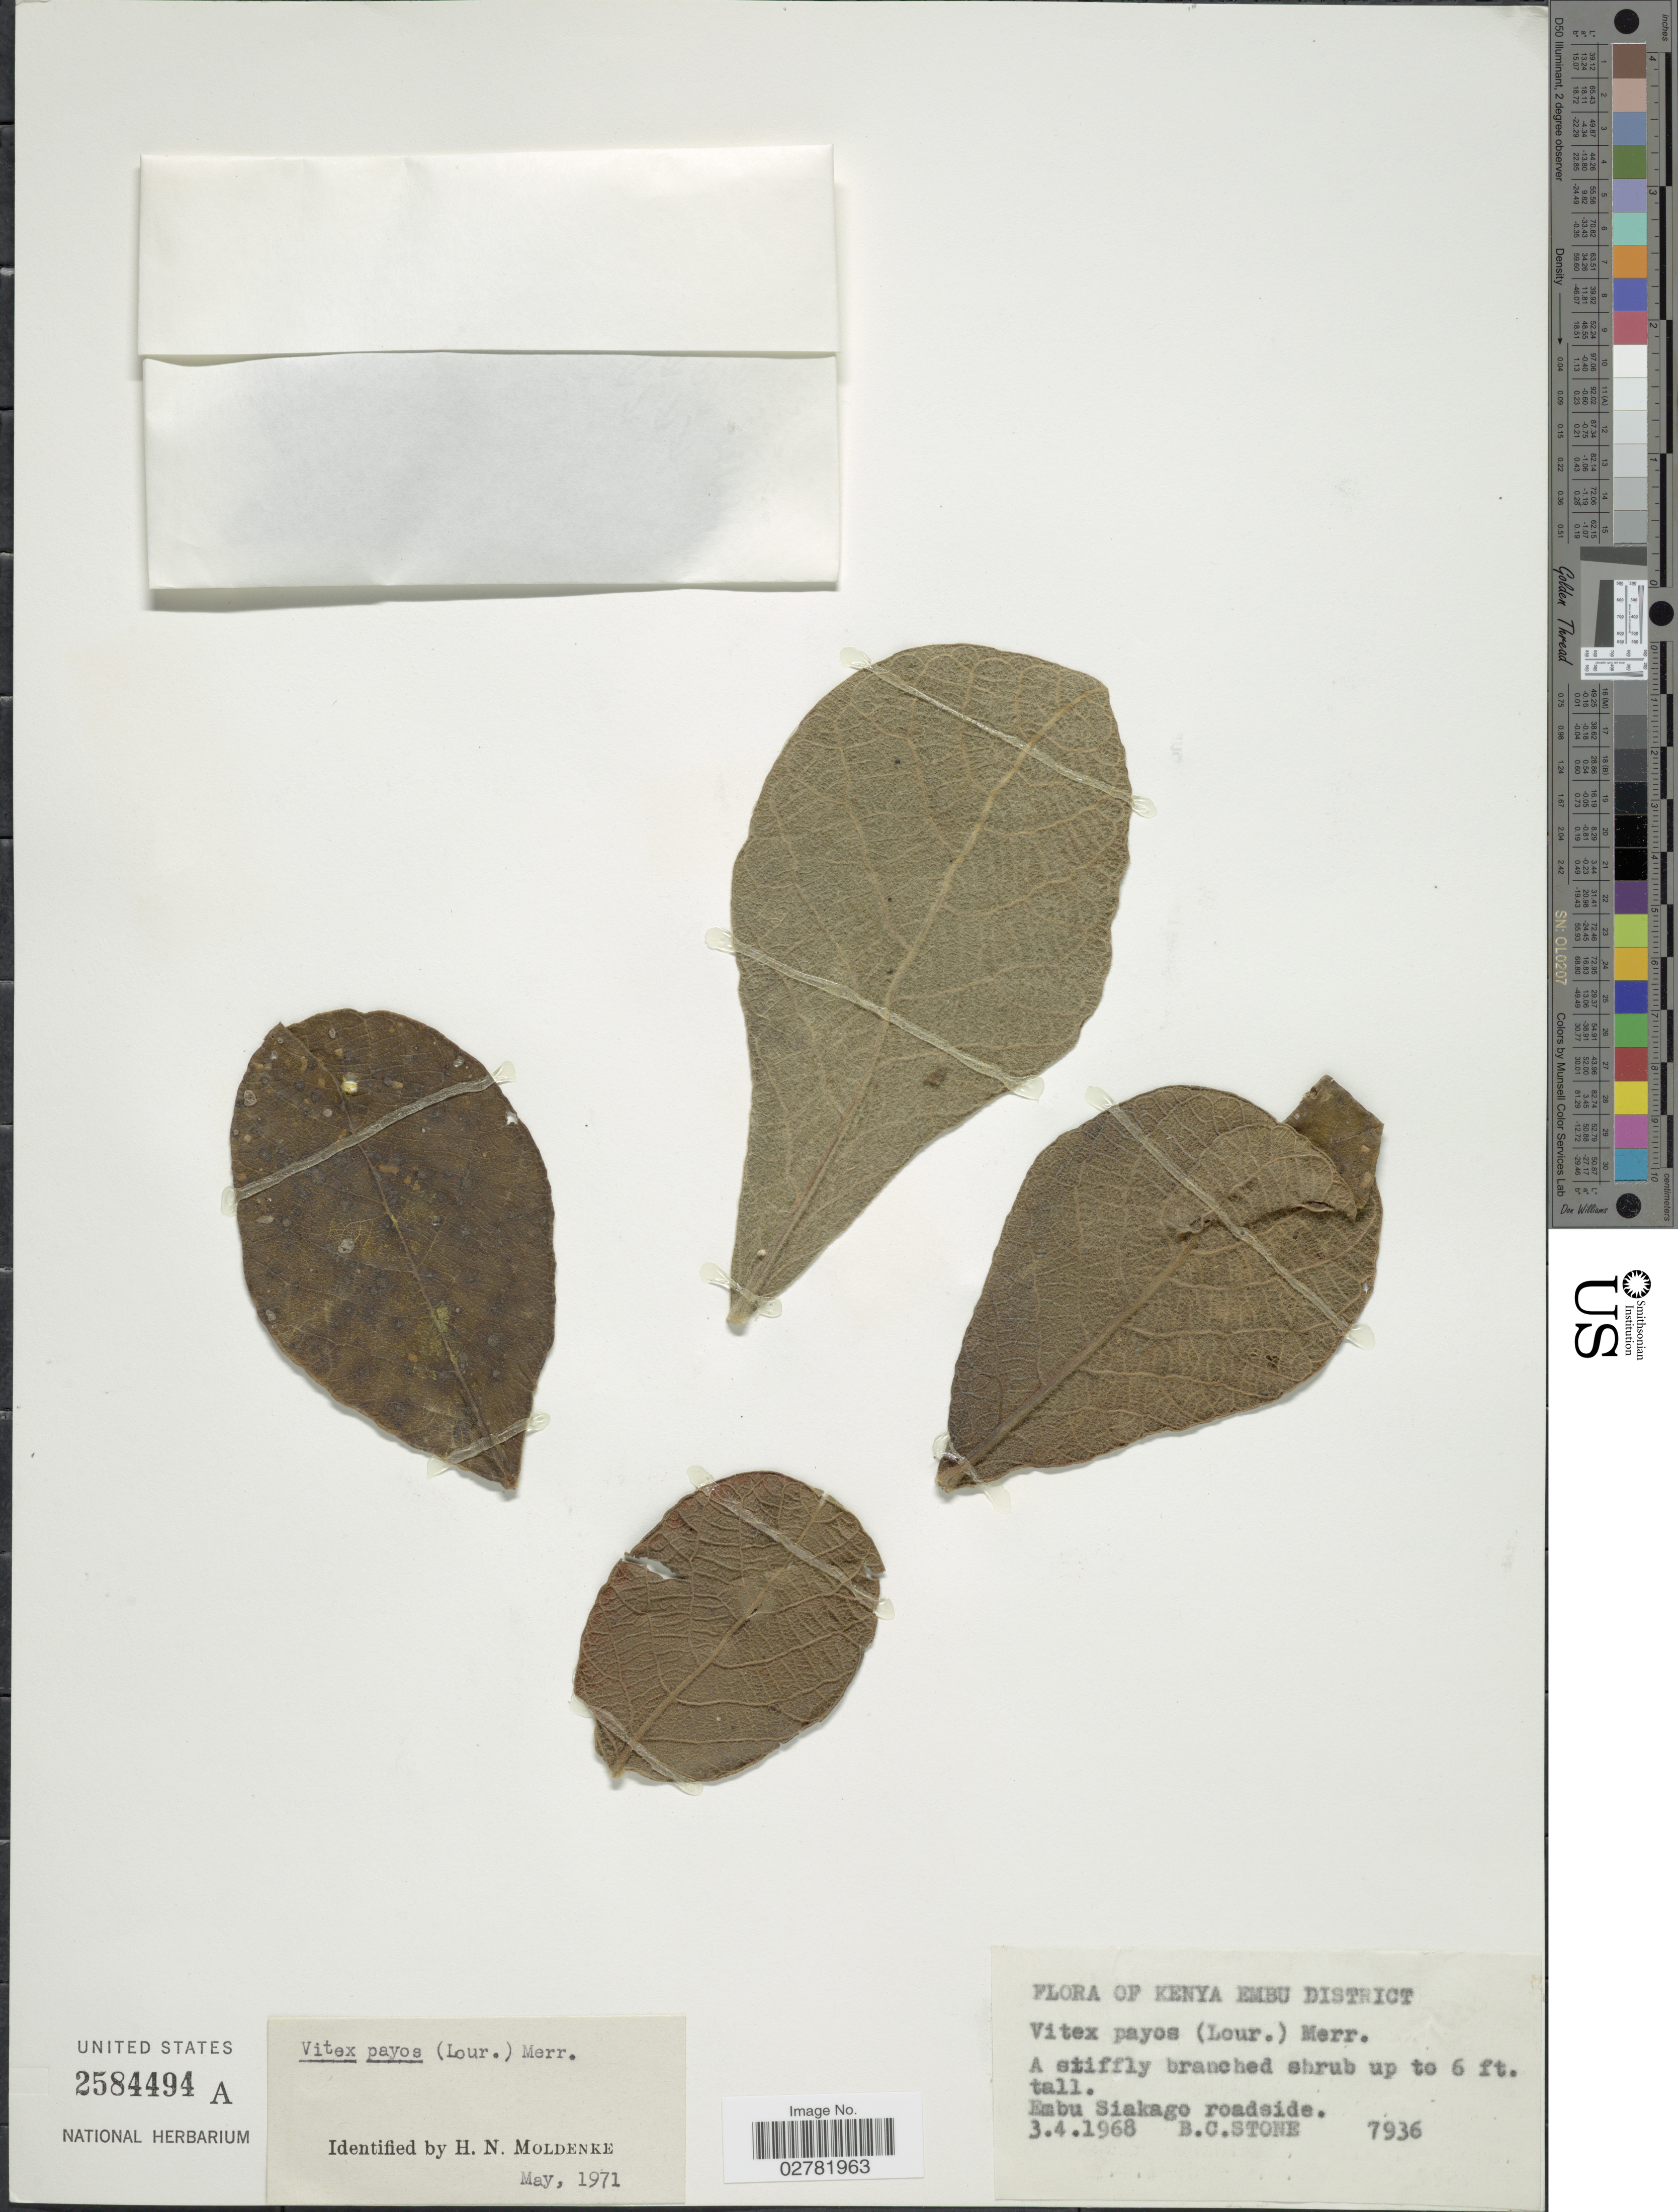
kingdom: Plantae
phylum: Tracheophyta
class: Magnoliopsida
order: Lamiales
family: Lamiaceae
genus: Vitex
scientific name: Vitex payos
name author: (Lour.) Merr.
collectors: B. C. Stone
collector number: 7936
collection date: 1968-04-03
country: Kenya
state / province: Embu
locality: Embu District. Embu Siakago roadside.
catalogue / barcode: US 2584494A